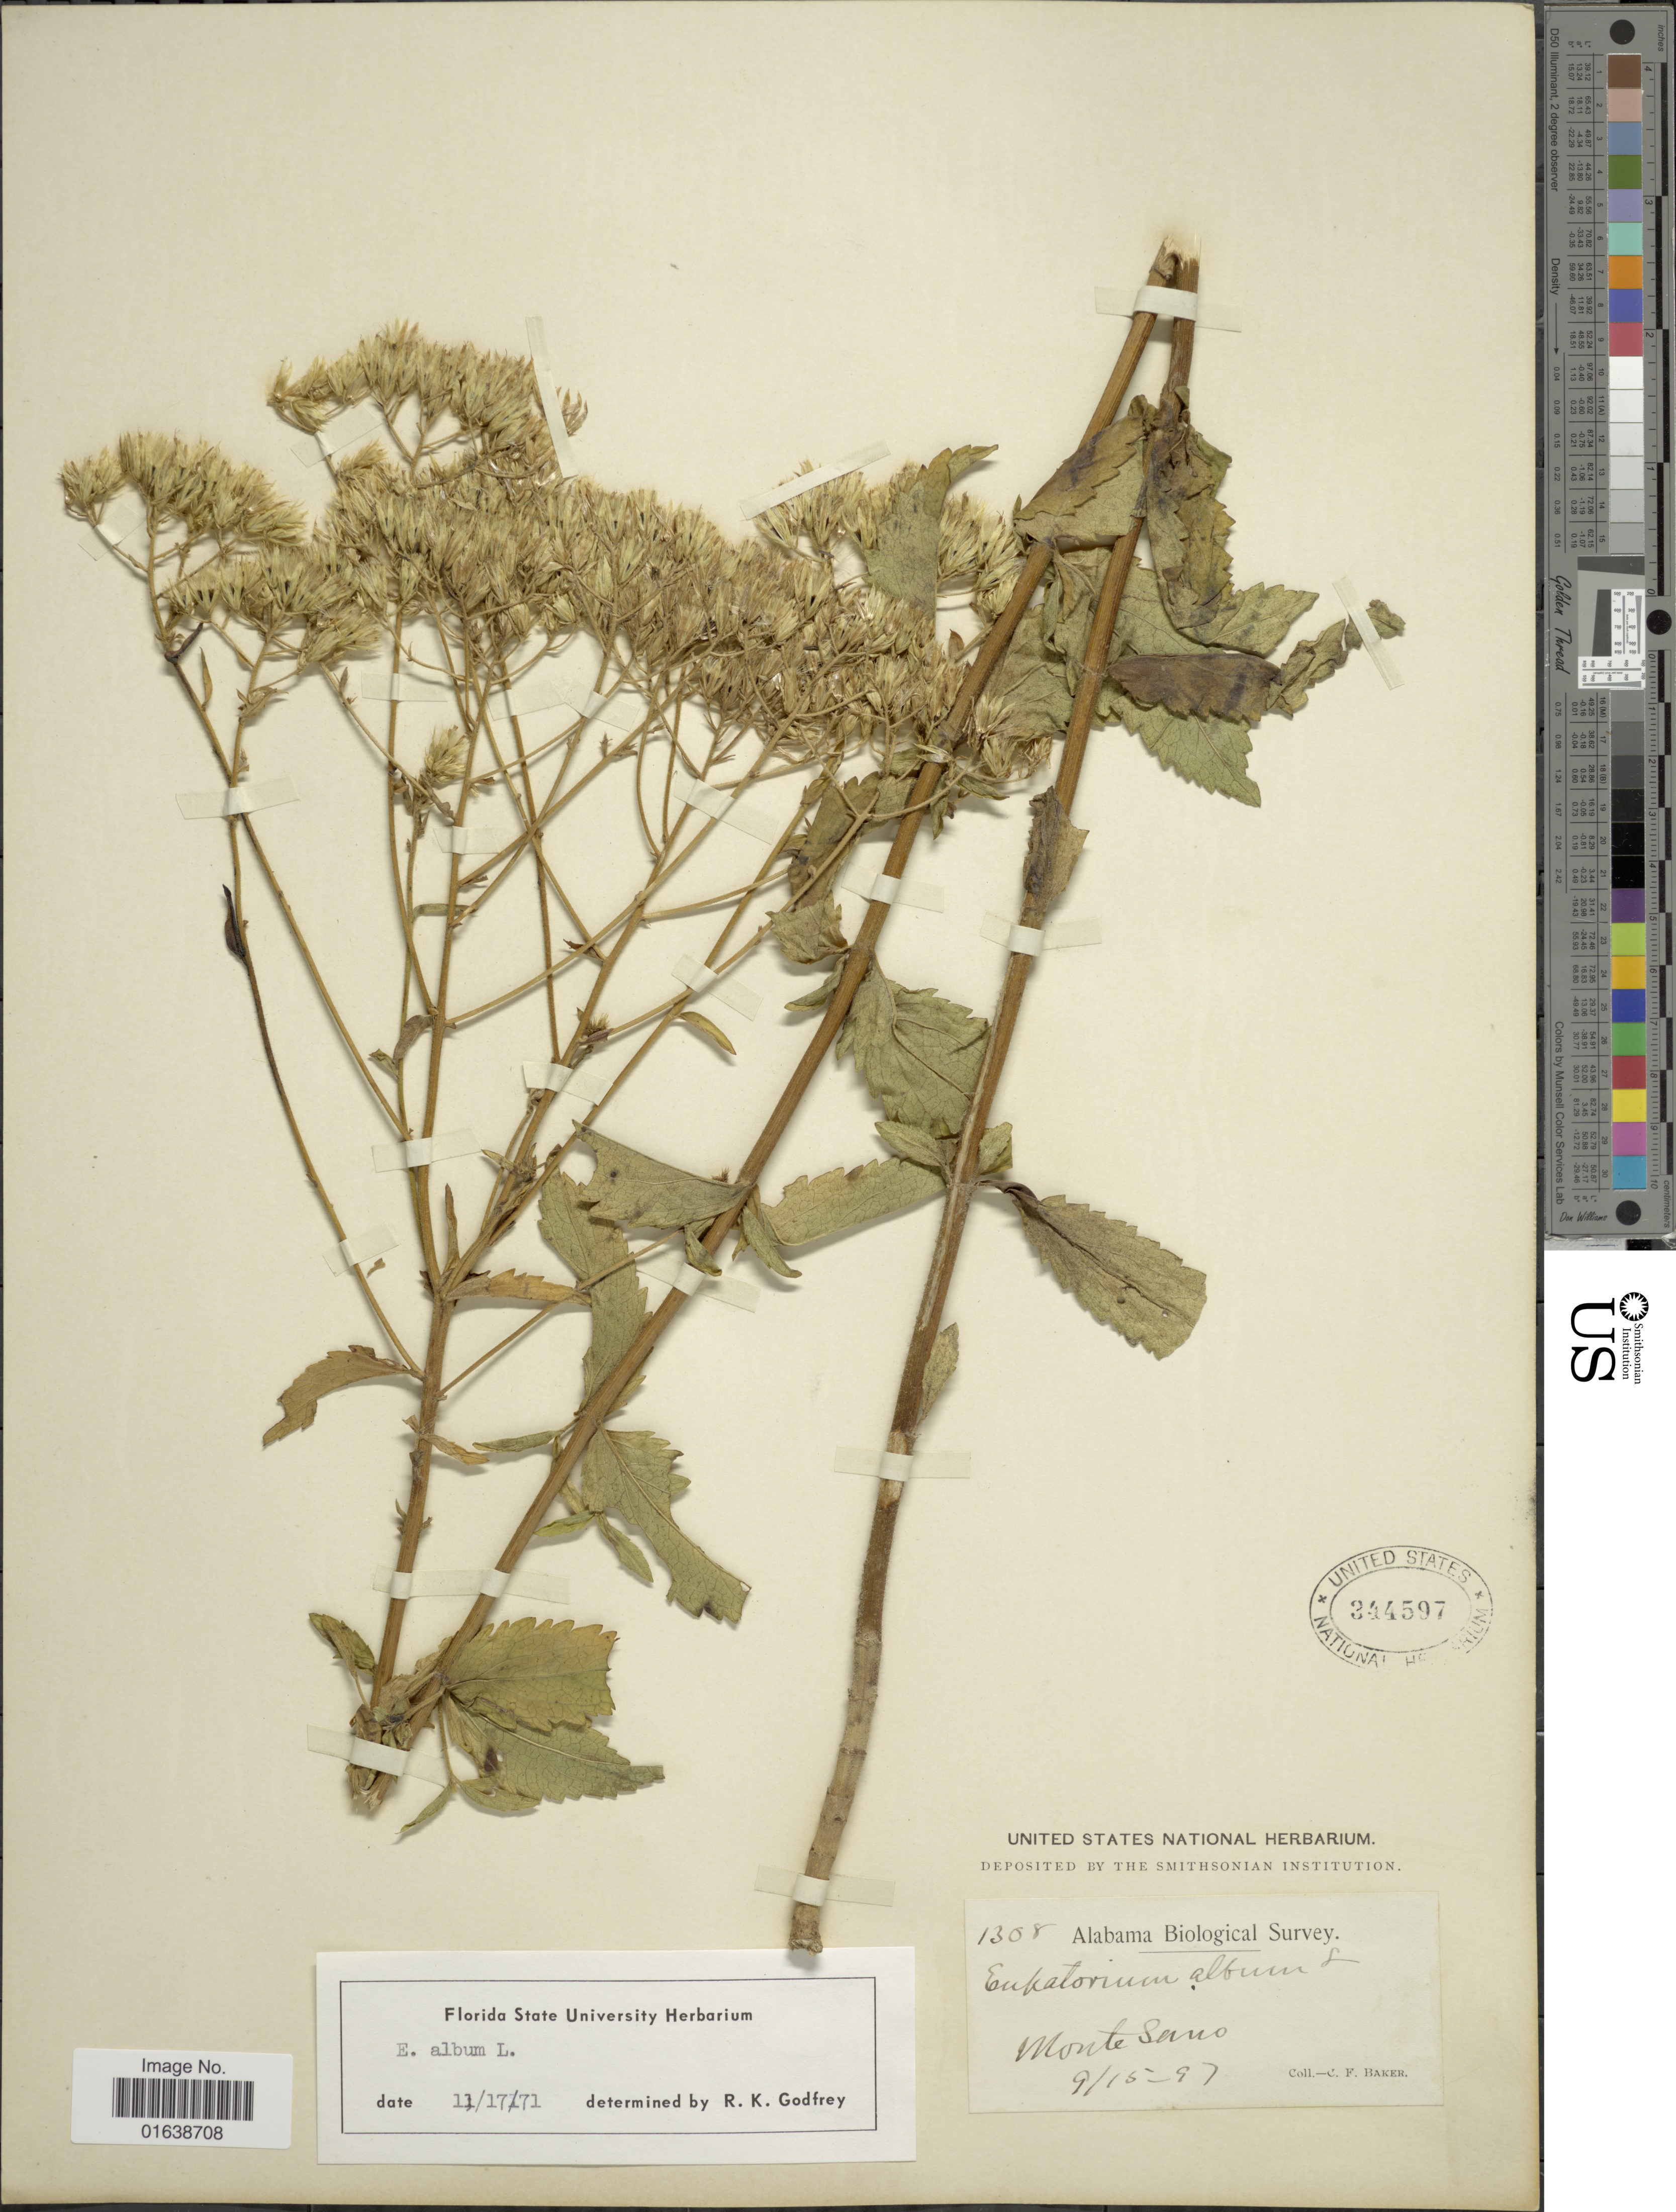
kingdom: Plantae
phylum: Tracheophyta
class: Magnoliopsida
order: Asterales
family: Asteraceae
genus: Eupatorium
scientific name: Eupatorium album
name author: L.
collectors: C. F. Baker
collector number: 1308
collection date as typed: Transcribed d/m/y: 15/9/97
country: United States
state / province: Alabama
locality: Alabama. Monte Sano.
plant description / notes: Corrected "Monte Sanno" to "Monte Sano."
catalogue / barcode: US 344597